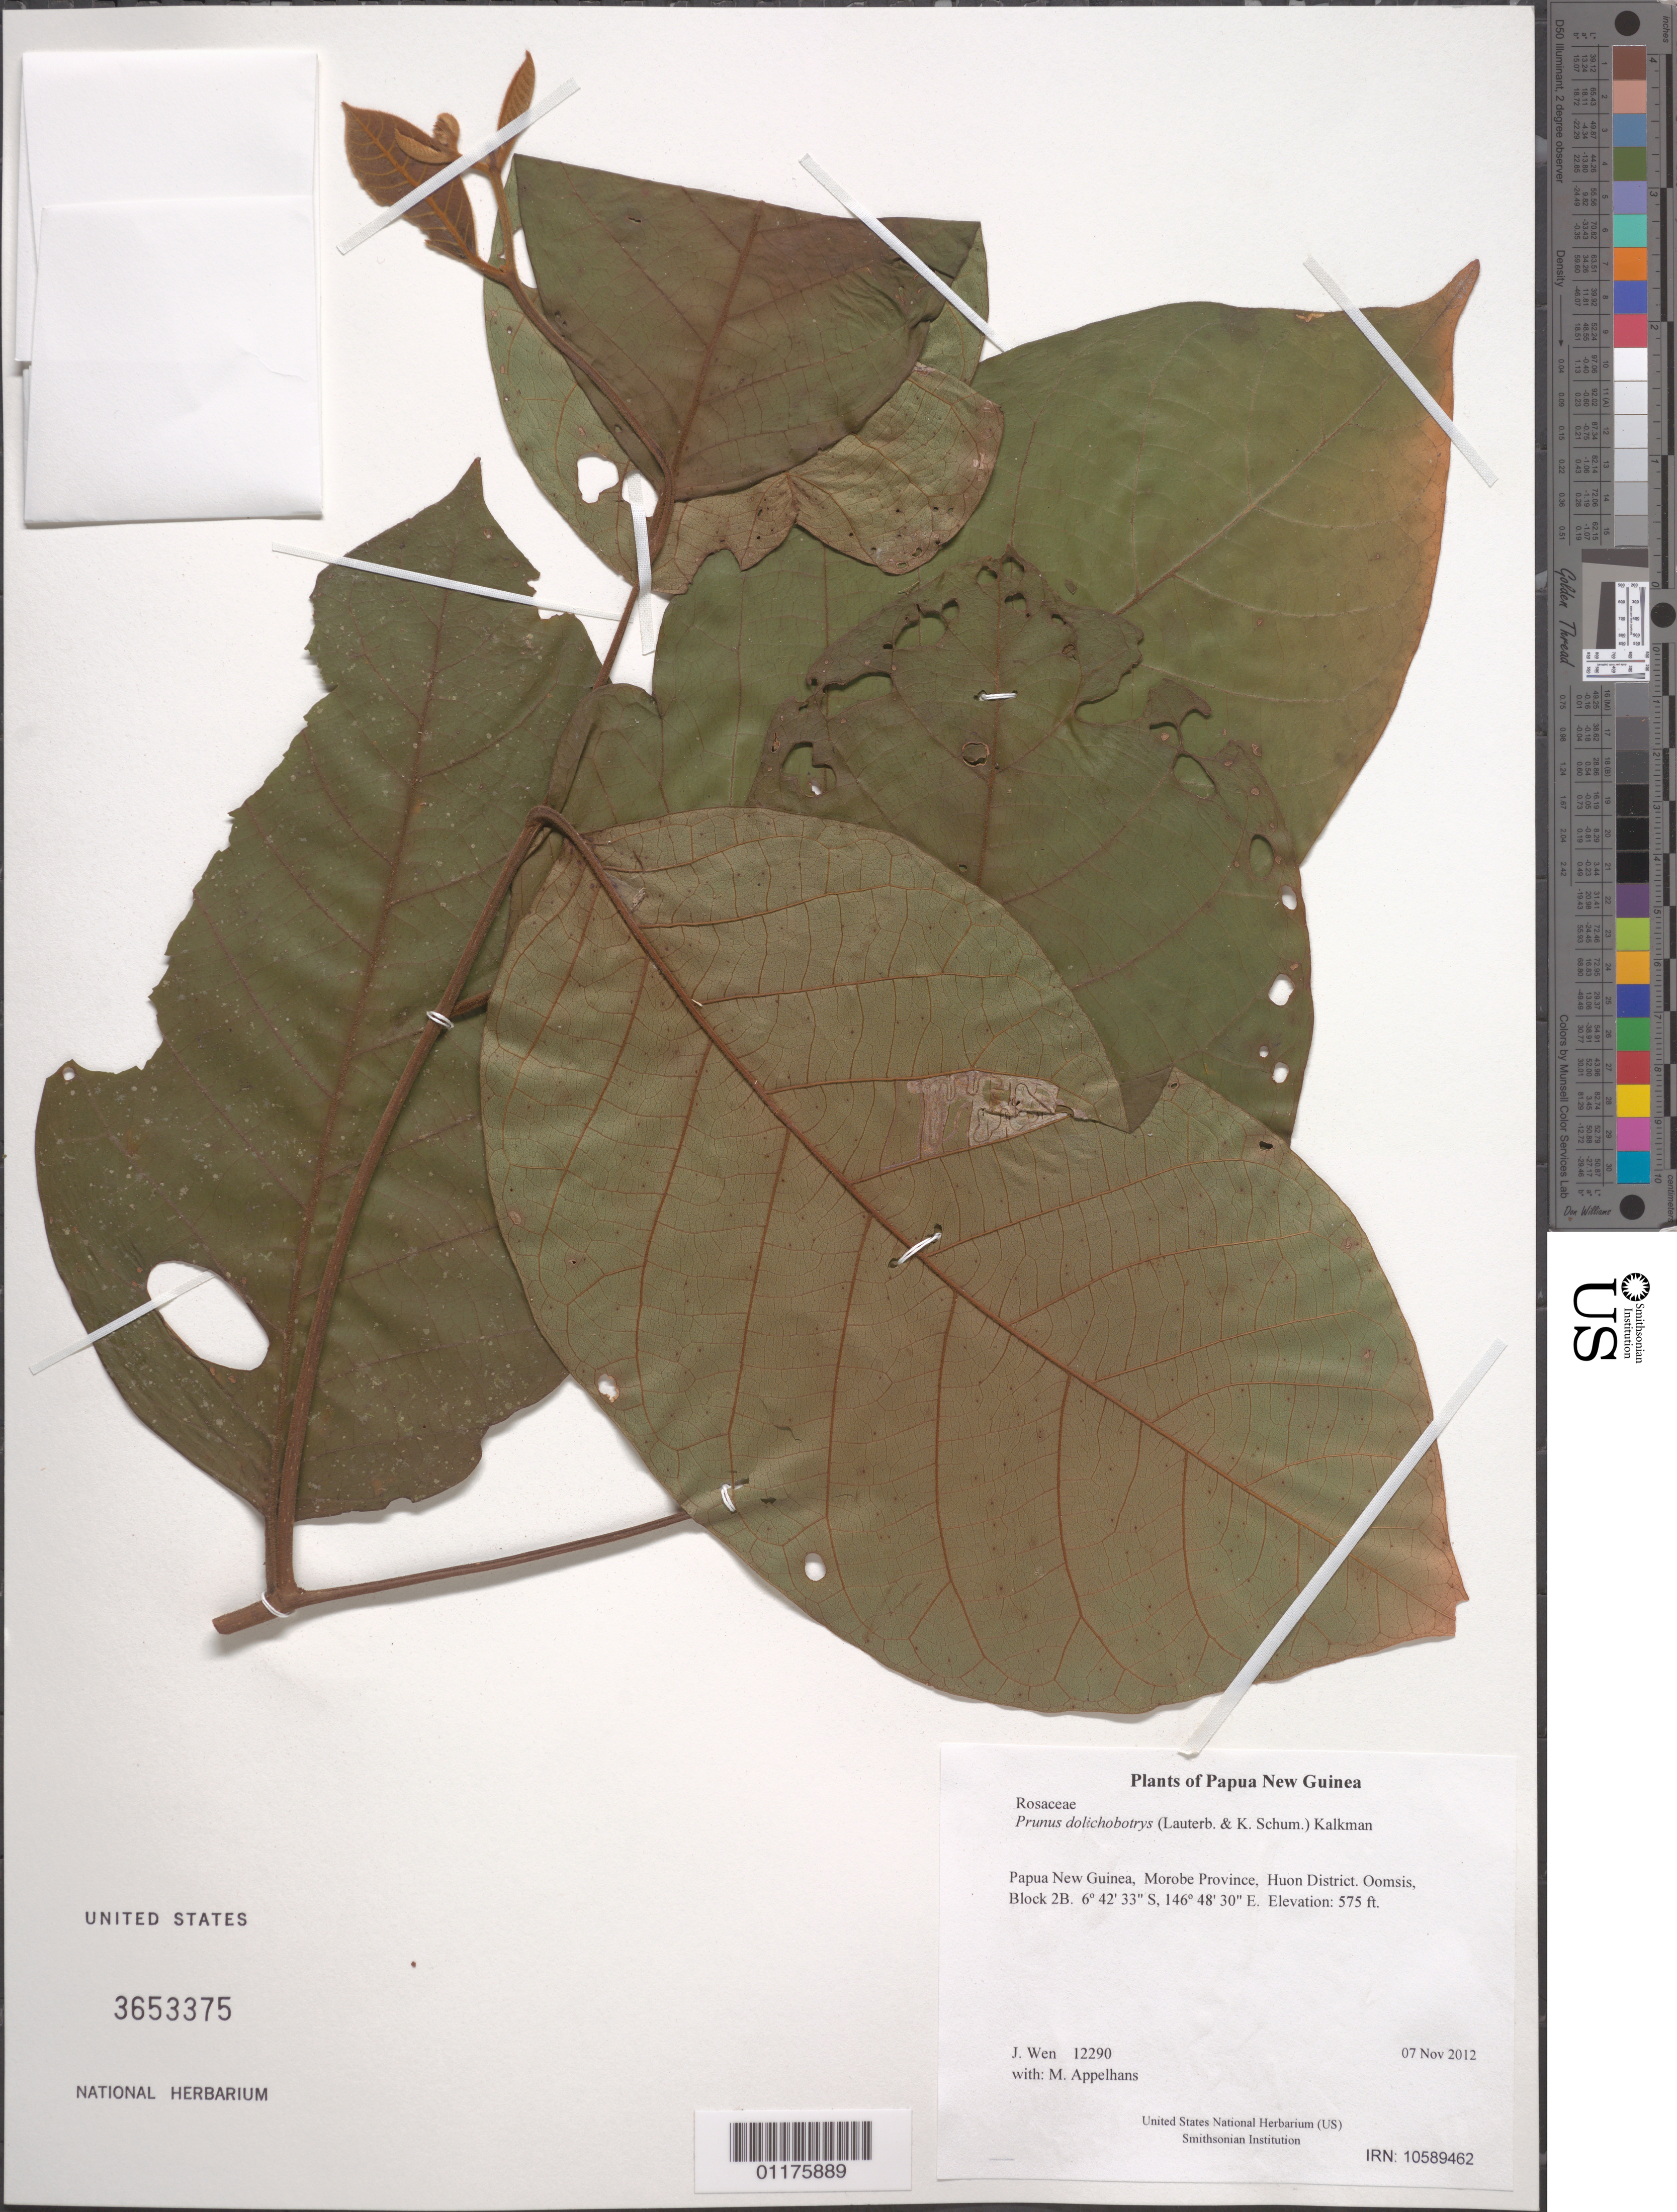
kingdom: Plantae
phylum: Tracheophyta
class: Magnoliopsida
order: Rosales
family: Rosaceae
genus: Prunus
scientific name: Prunus dolichobotrys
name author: (Lauterb. & K. Schum.) Kalkman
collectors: M. Appelhans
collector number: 12290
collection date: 2012-11-07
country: Papua New Guinea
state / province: Morobe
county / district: Huon District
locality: Oomsis, Block 2B.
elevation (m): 175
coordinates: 6 42.554 S, 146 48.501 E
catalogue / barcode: US 3653375